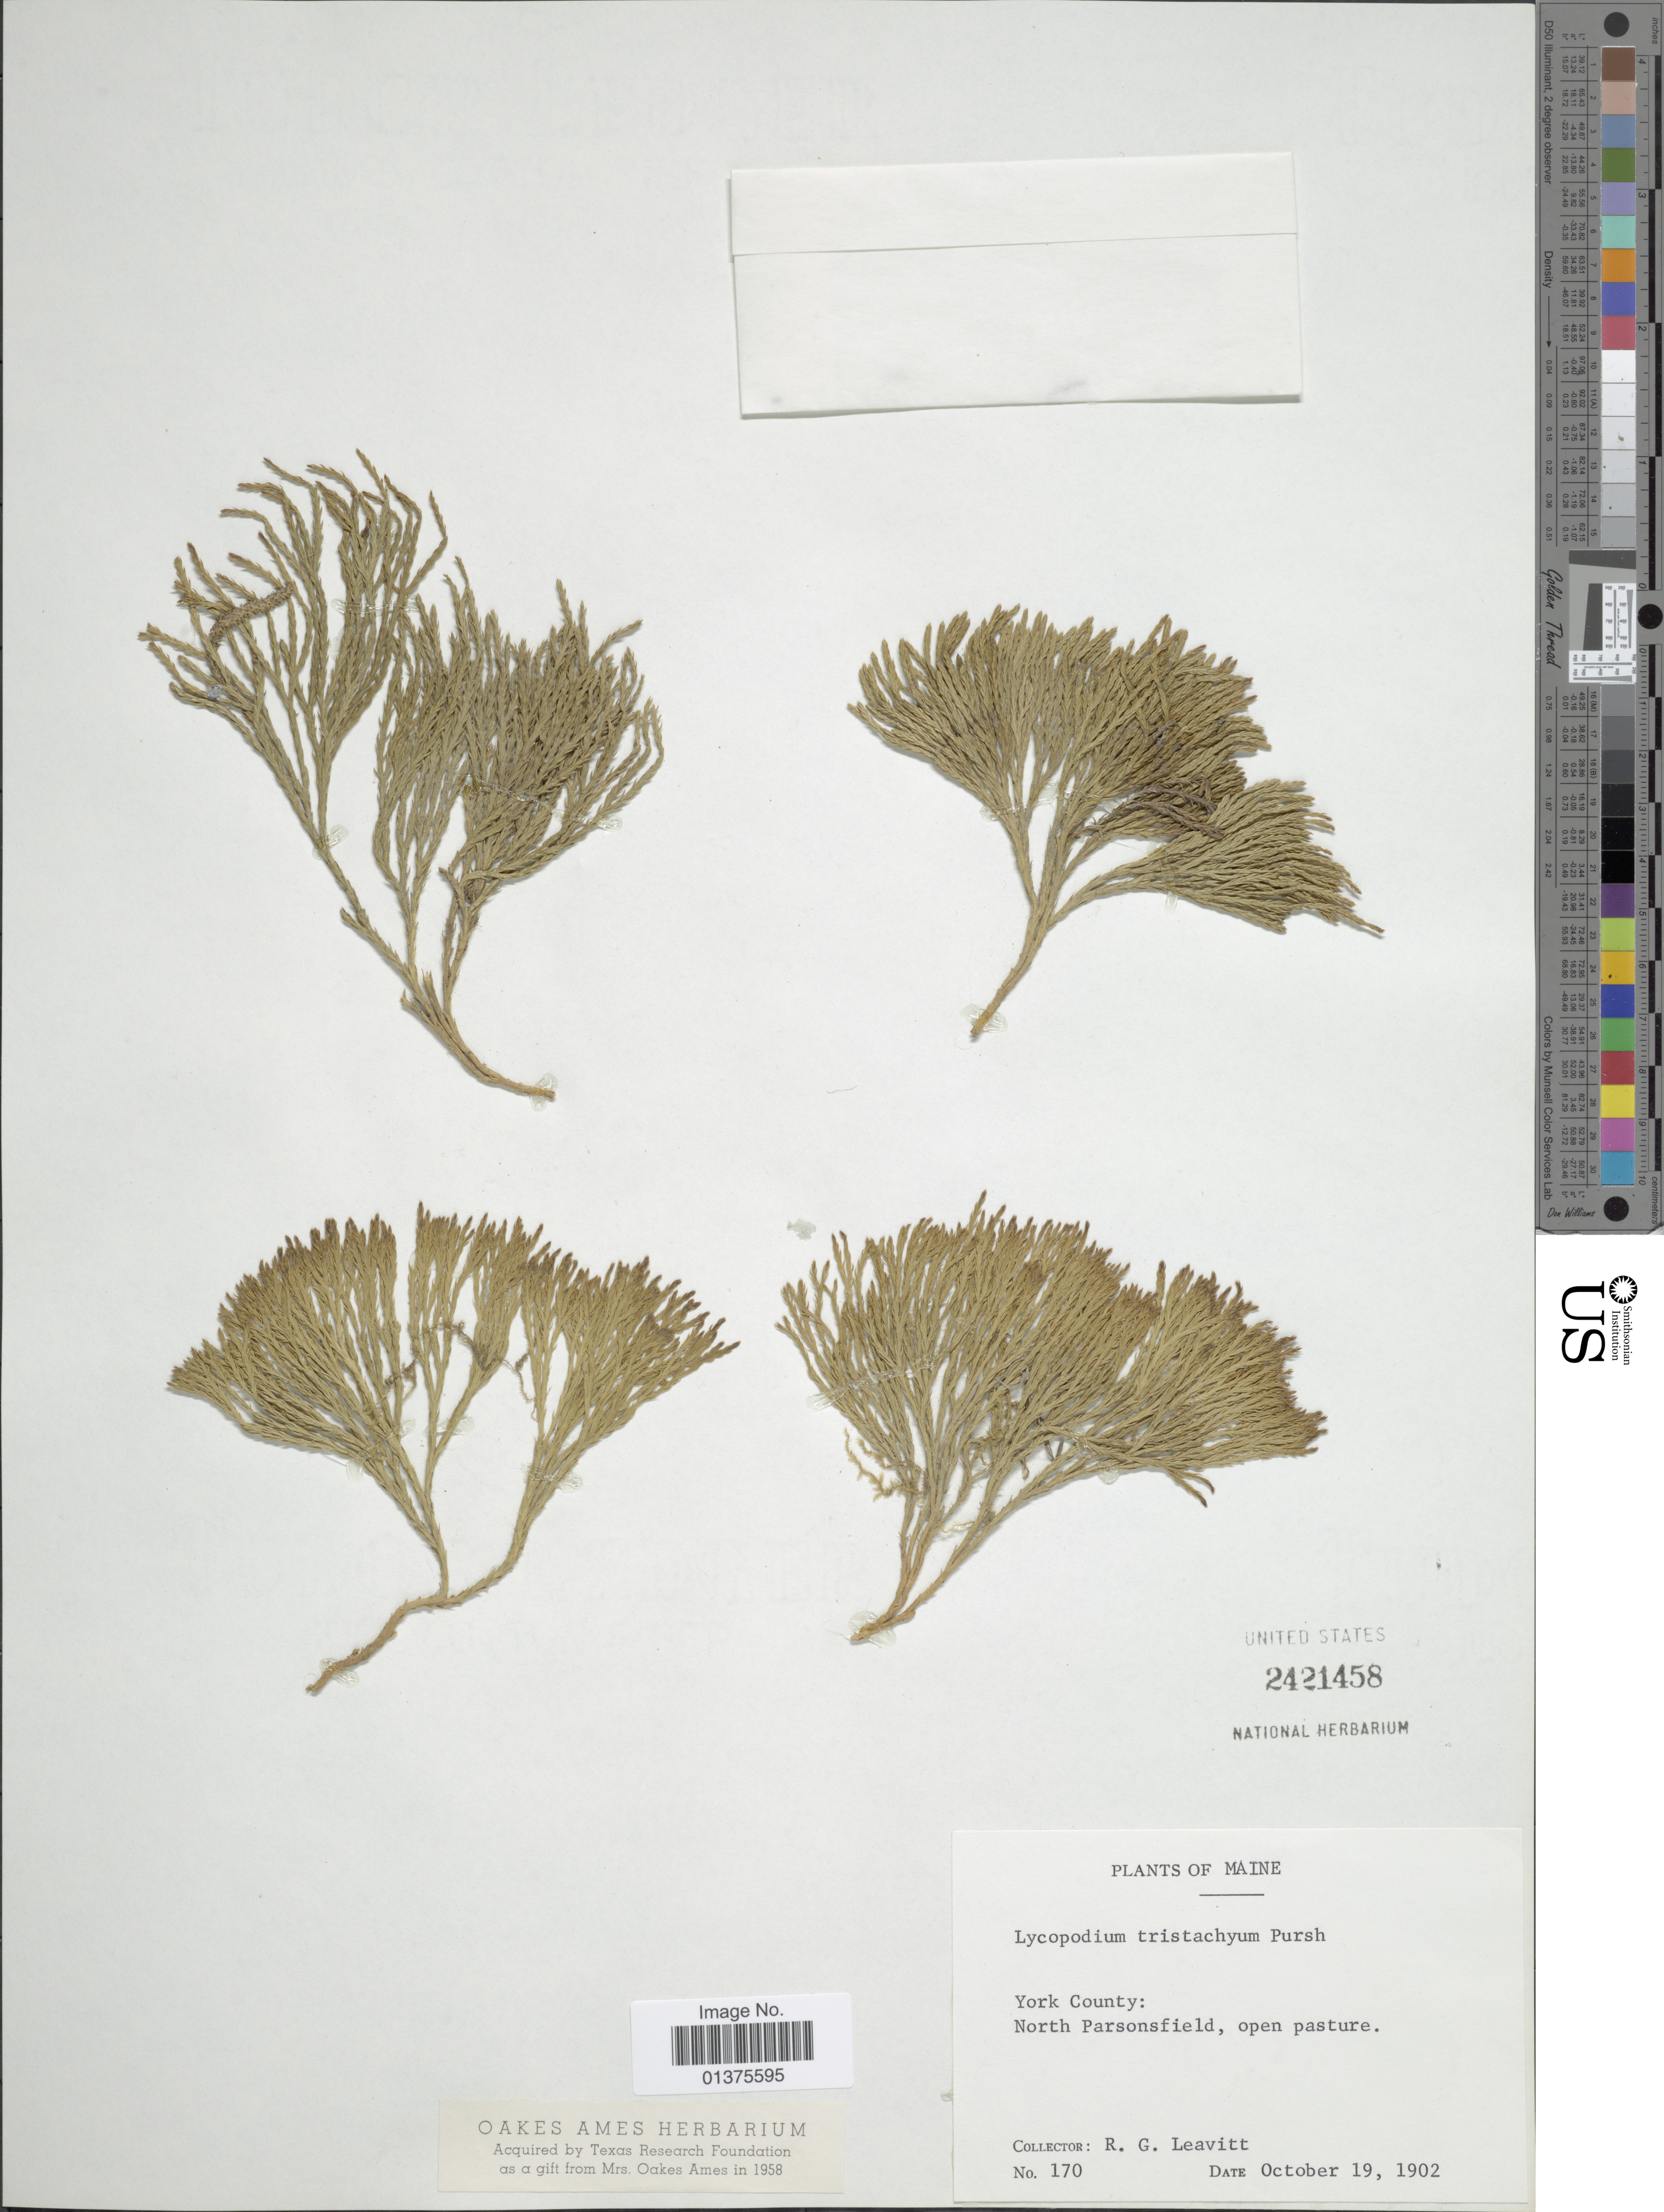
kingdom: Plantae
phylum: Tracheophyta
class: Lycopodiopsida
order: Lycopodiales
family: Lycopodiaceae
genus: Diphasiastrum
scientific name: Diphasiastrum tristachyum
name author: (Pursh) Holub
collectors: R. G. Leavitt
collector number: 170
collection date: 1902-10-19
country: United States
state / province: Maine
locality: York County: North Parsonsfield, open pasture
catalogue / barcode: US 2421458